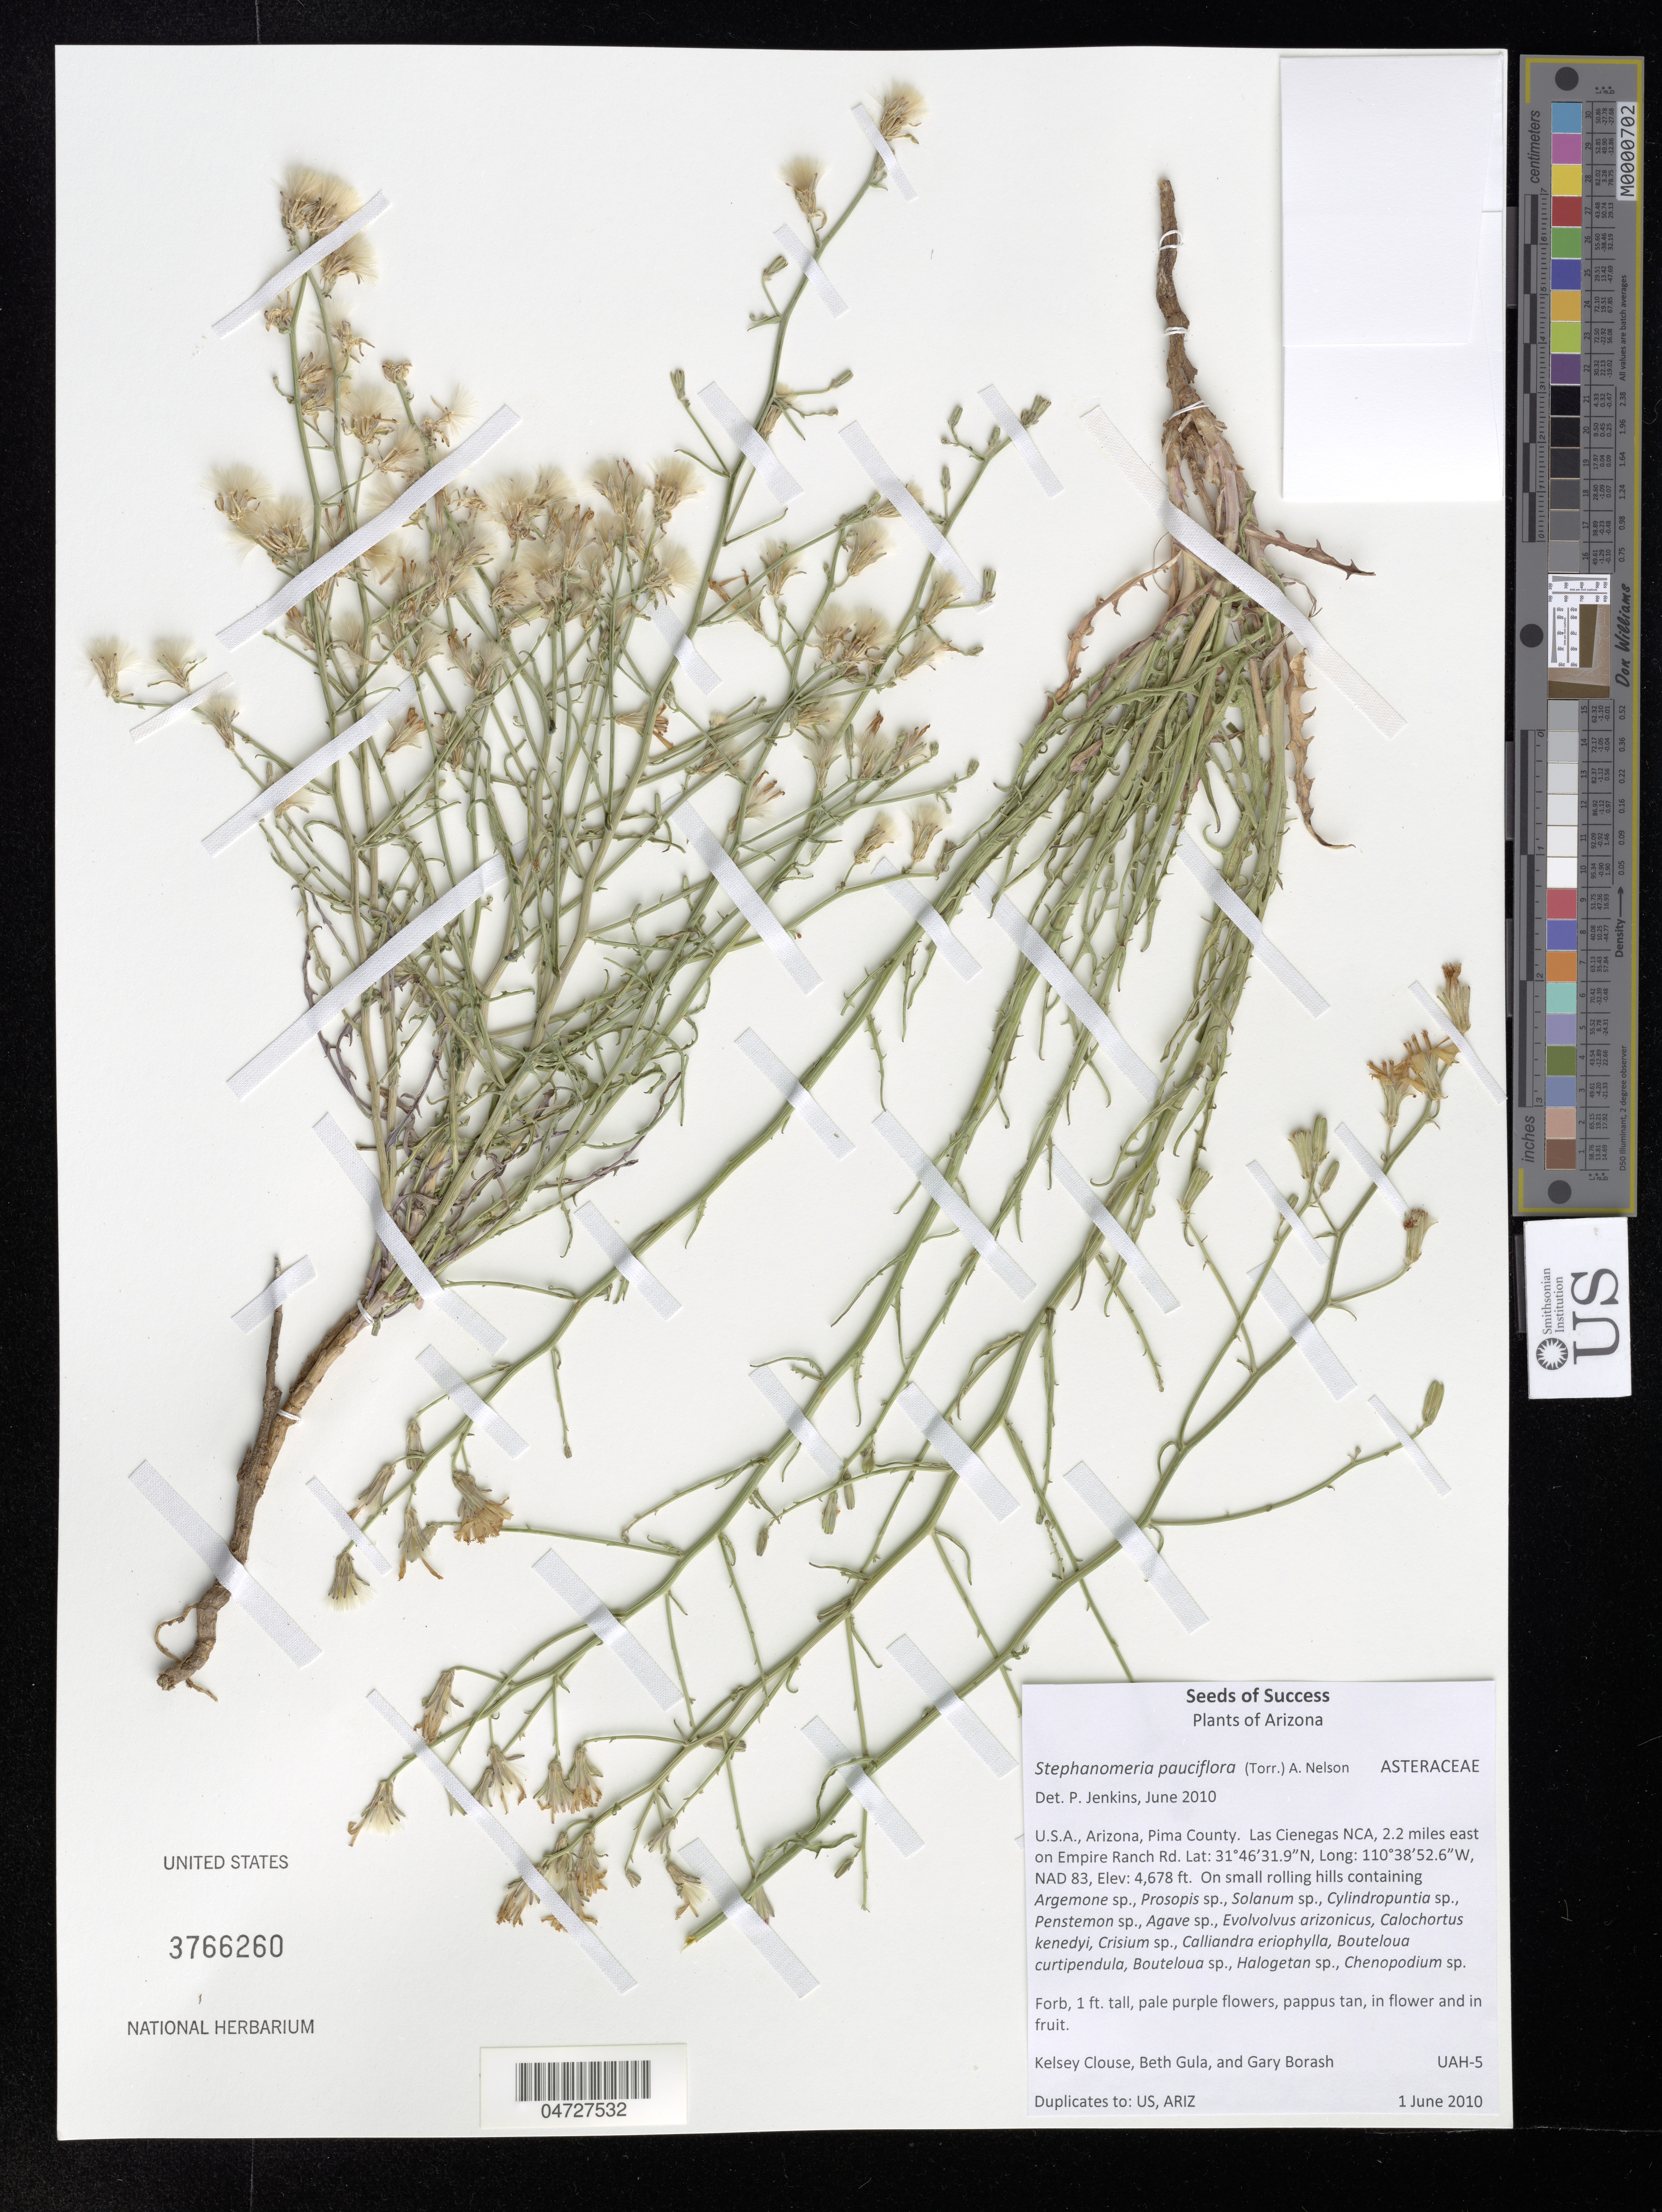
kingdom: Plantae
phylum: Tracheophyta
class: Magnoliopsida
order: Asterales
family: Asteraceae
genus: Stephanomeria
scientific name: Stephanomeria pauciflora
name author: (Torr.) A. Nelson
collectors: K. Clouse, B. Gula & G. Borash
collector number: UAH-5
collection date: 2010-06-01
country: United States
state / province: Arizona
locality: Pima County. Las Cienegas NCA, 2.2 miles east on Empire Ranch Rd.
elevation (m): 1426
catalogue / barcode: US 3766260